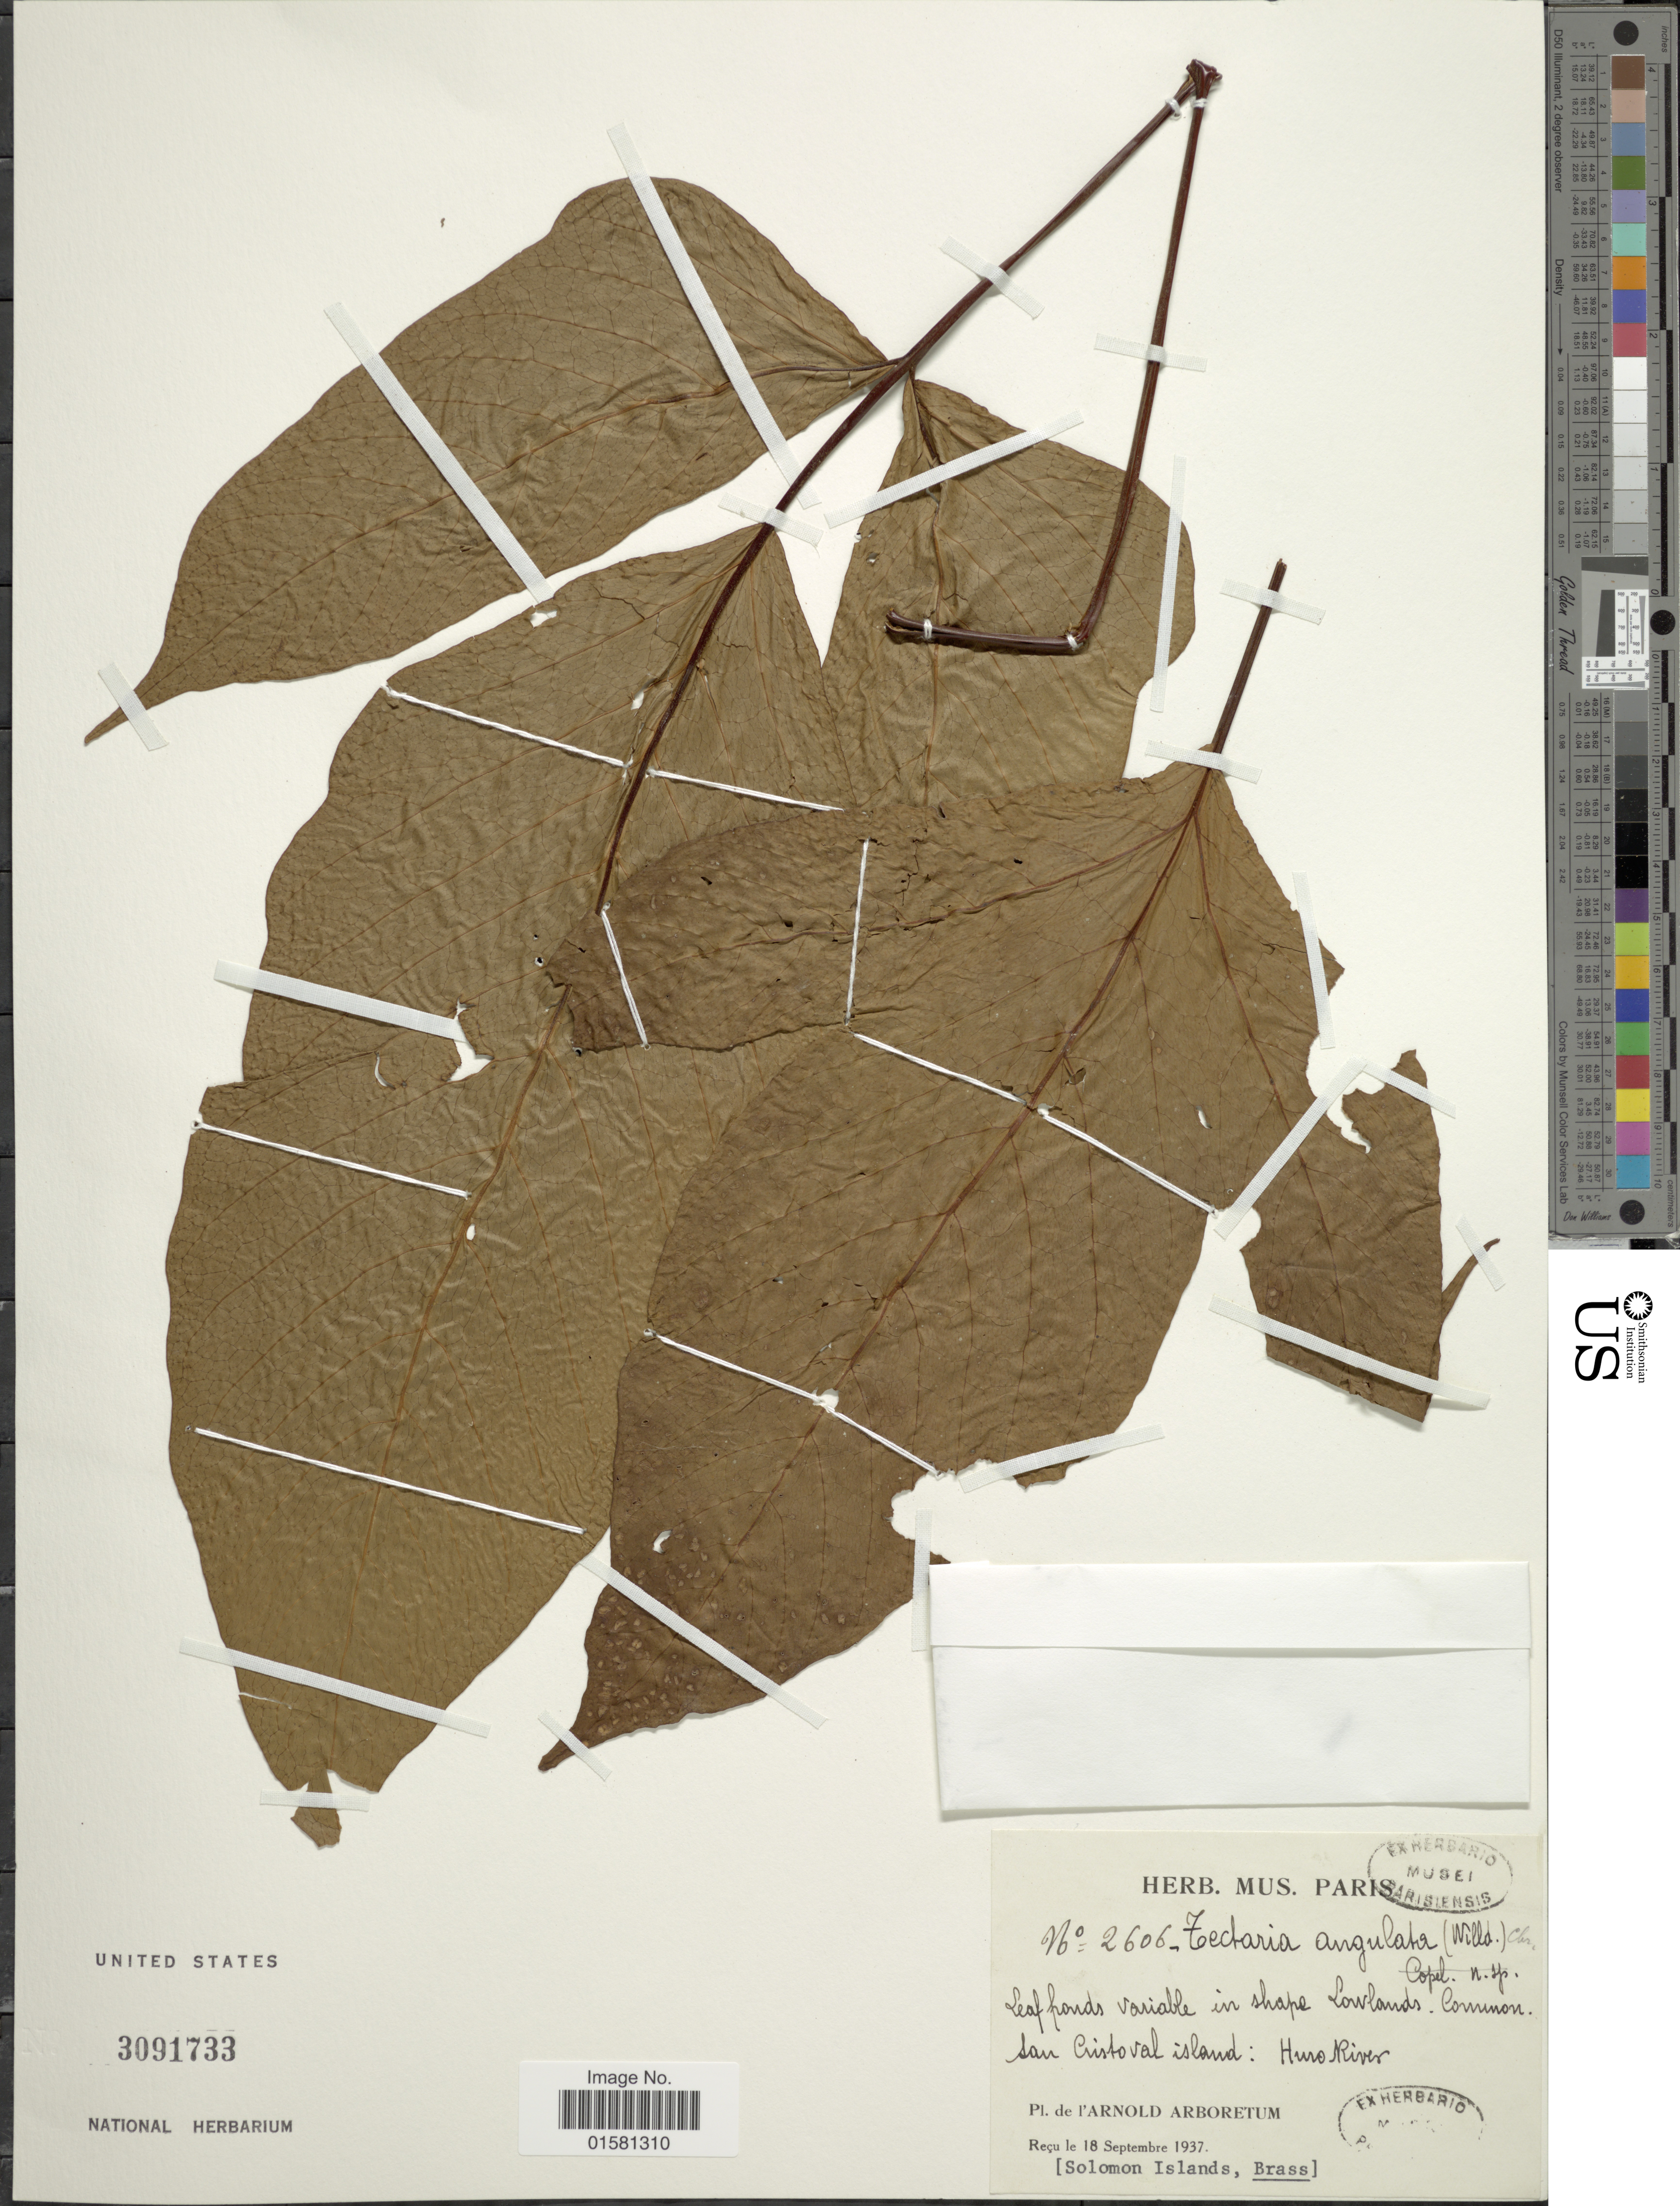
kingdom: Plantae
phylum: Tracheophyta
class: Polypodiopsida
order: Polypodiales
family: Tectariaceae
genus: Tectaria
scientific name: Tectaria angulata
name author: (Willd.) Copel.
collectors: Brass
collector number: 2606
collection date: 1937-09-18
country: Solomon Islands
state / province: Solomon Islands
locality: Solomon Islands, Leaf fronds variable in shape Lowlands.Common san Cristoval island: Huro River [interpreted]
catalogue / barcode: US 3091733